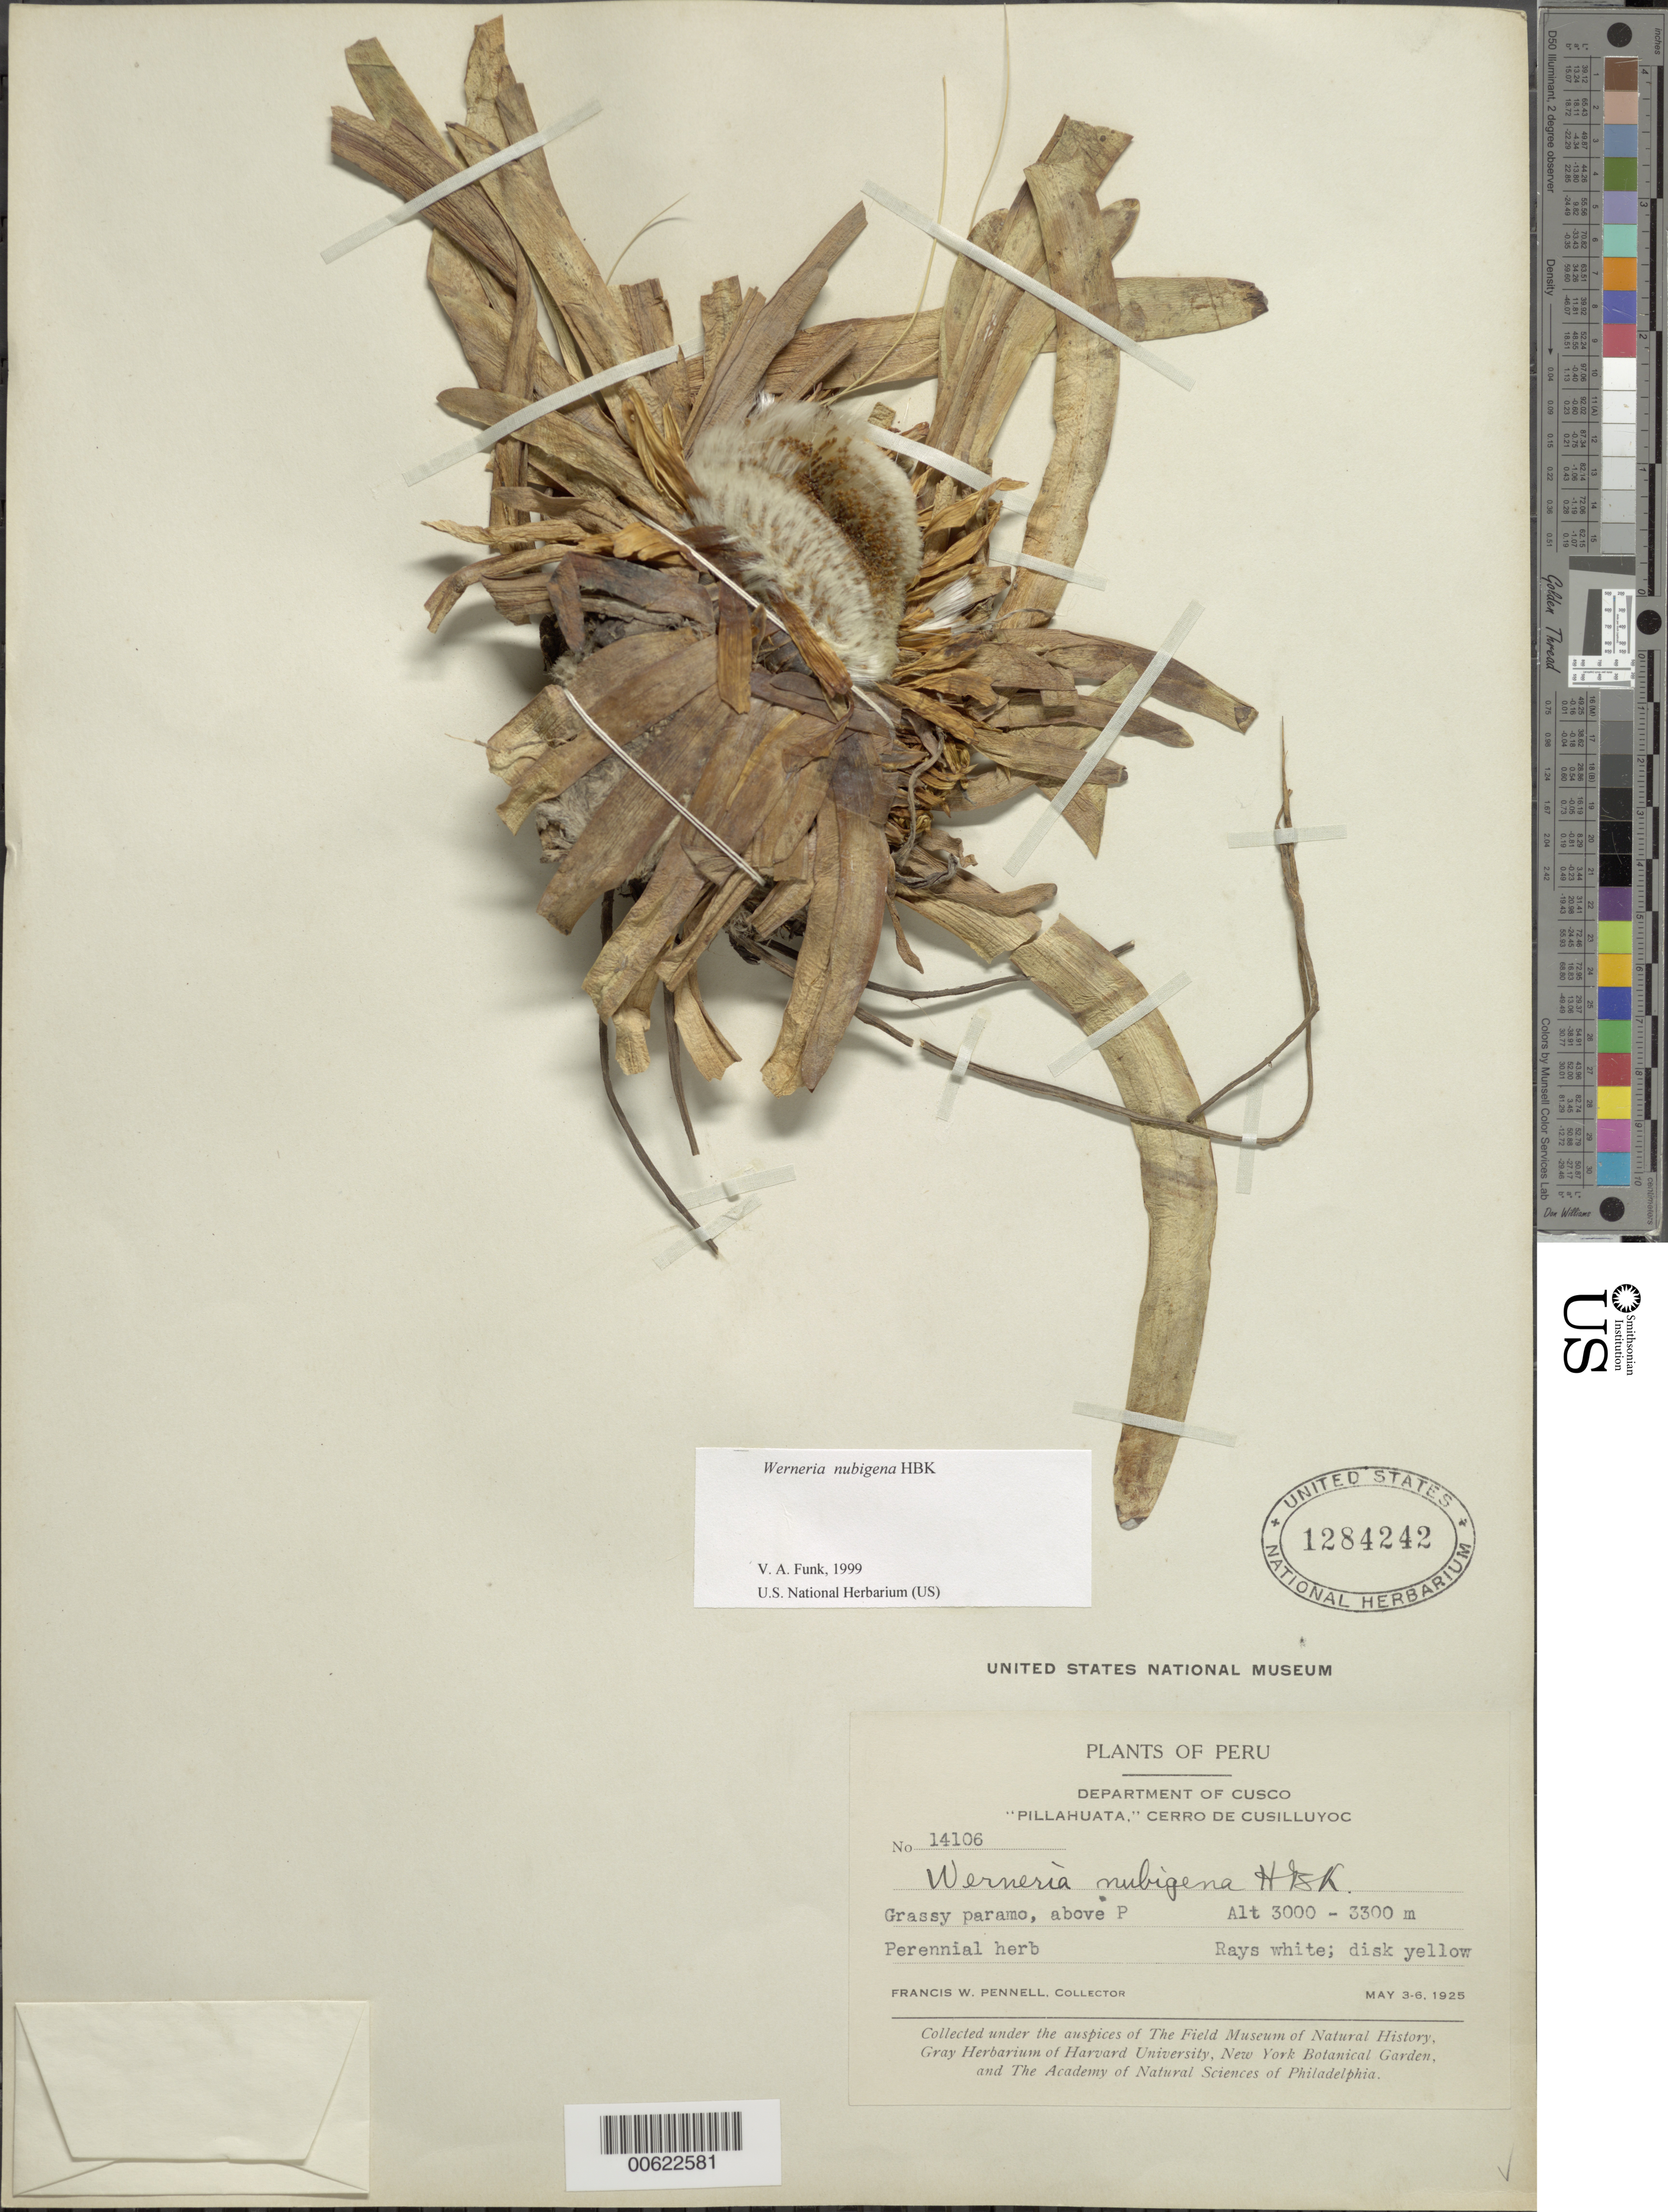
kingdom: Plantae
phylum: Tracheophyta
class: Magnoliopsida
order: Asterales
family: Asteraceae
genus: Werneria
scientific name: Werneria nubigena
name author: Kunth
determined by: Funk, Vicki A., (BOT), Smithsonian Institution - National Museum of Natural History (UNITED STATES)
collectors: F. W. Pennell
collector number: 14106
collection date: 1925-05-03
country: Peru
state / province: Cusco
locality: Pillahuata, Cerro de Cusilluyoc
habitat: Open grassy páramo above P.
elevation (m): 3000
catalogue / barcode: US 1284242